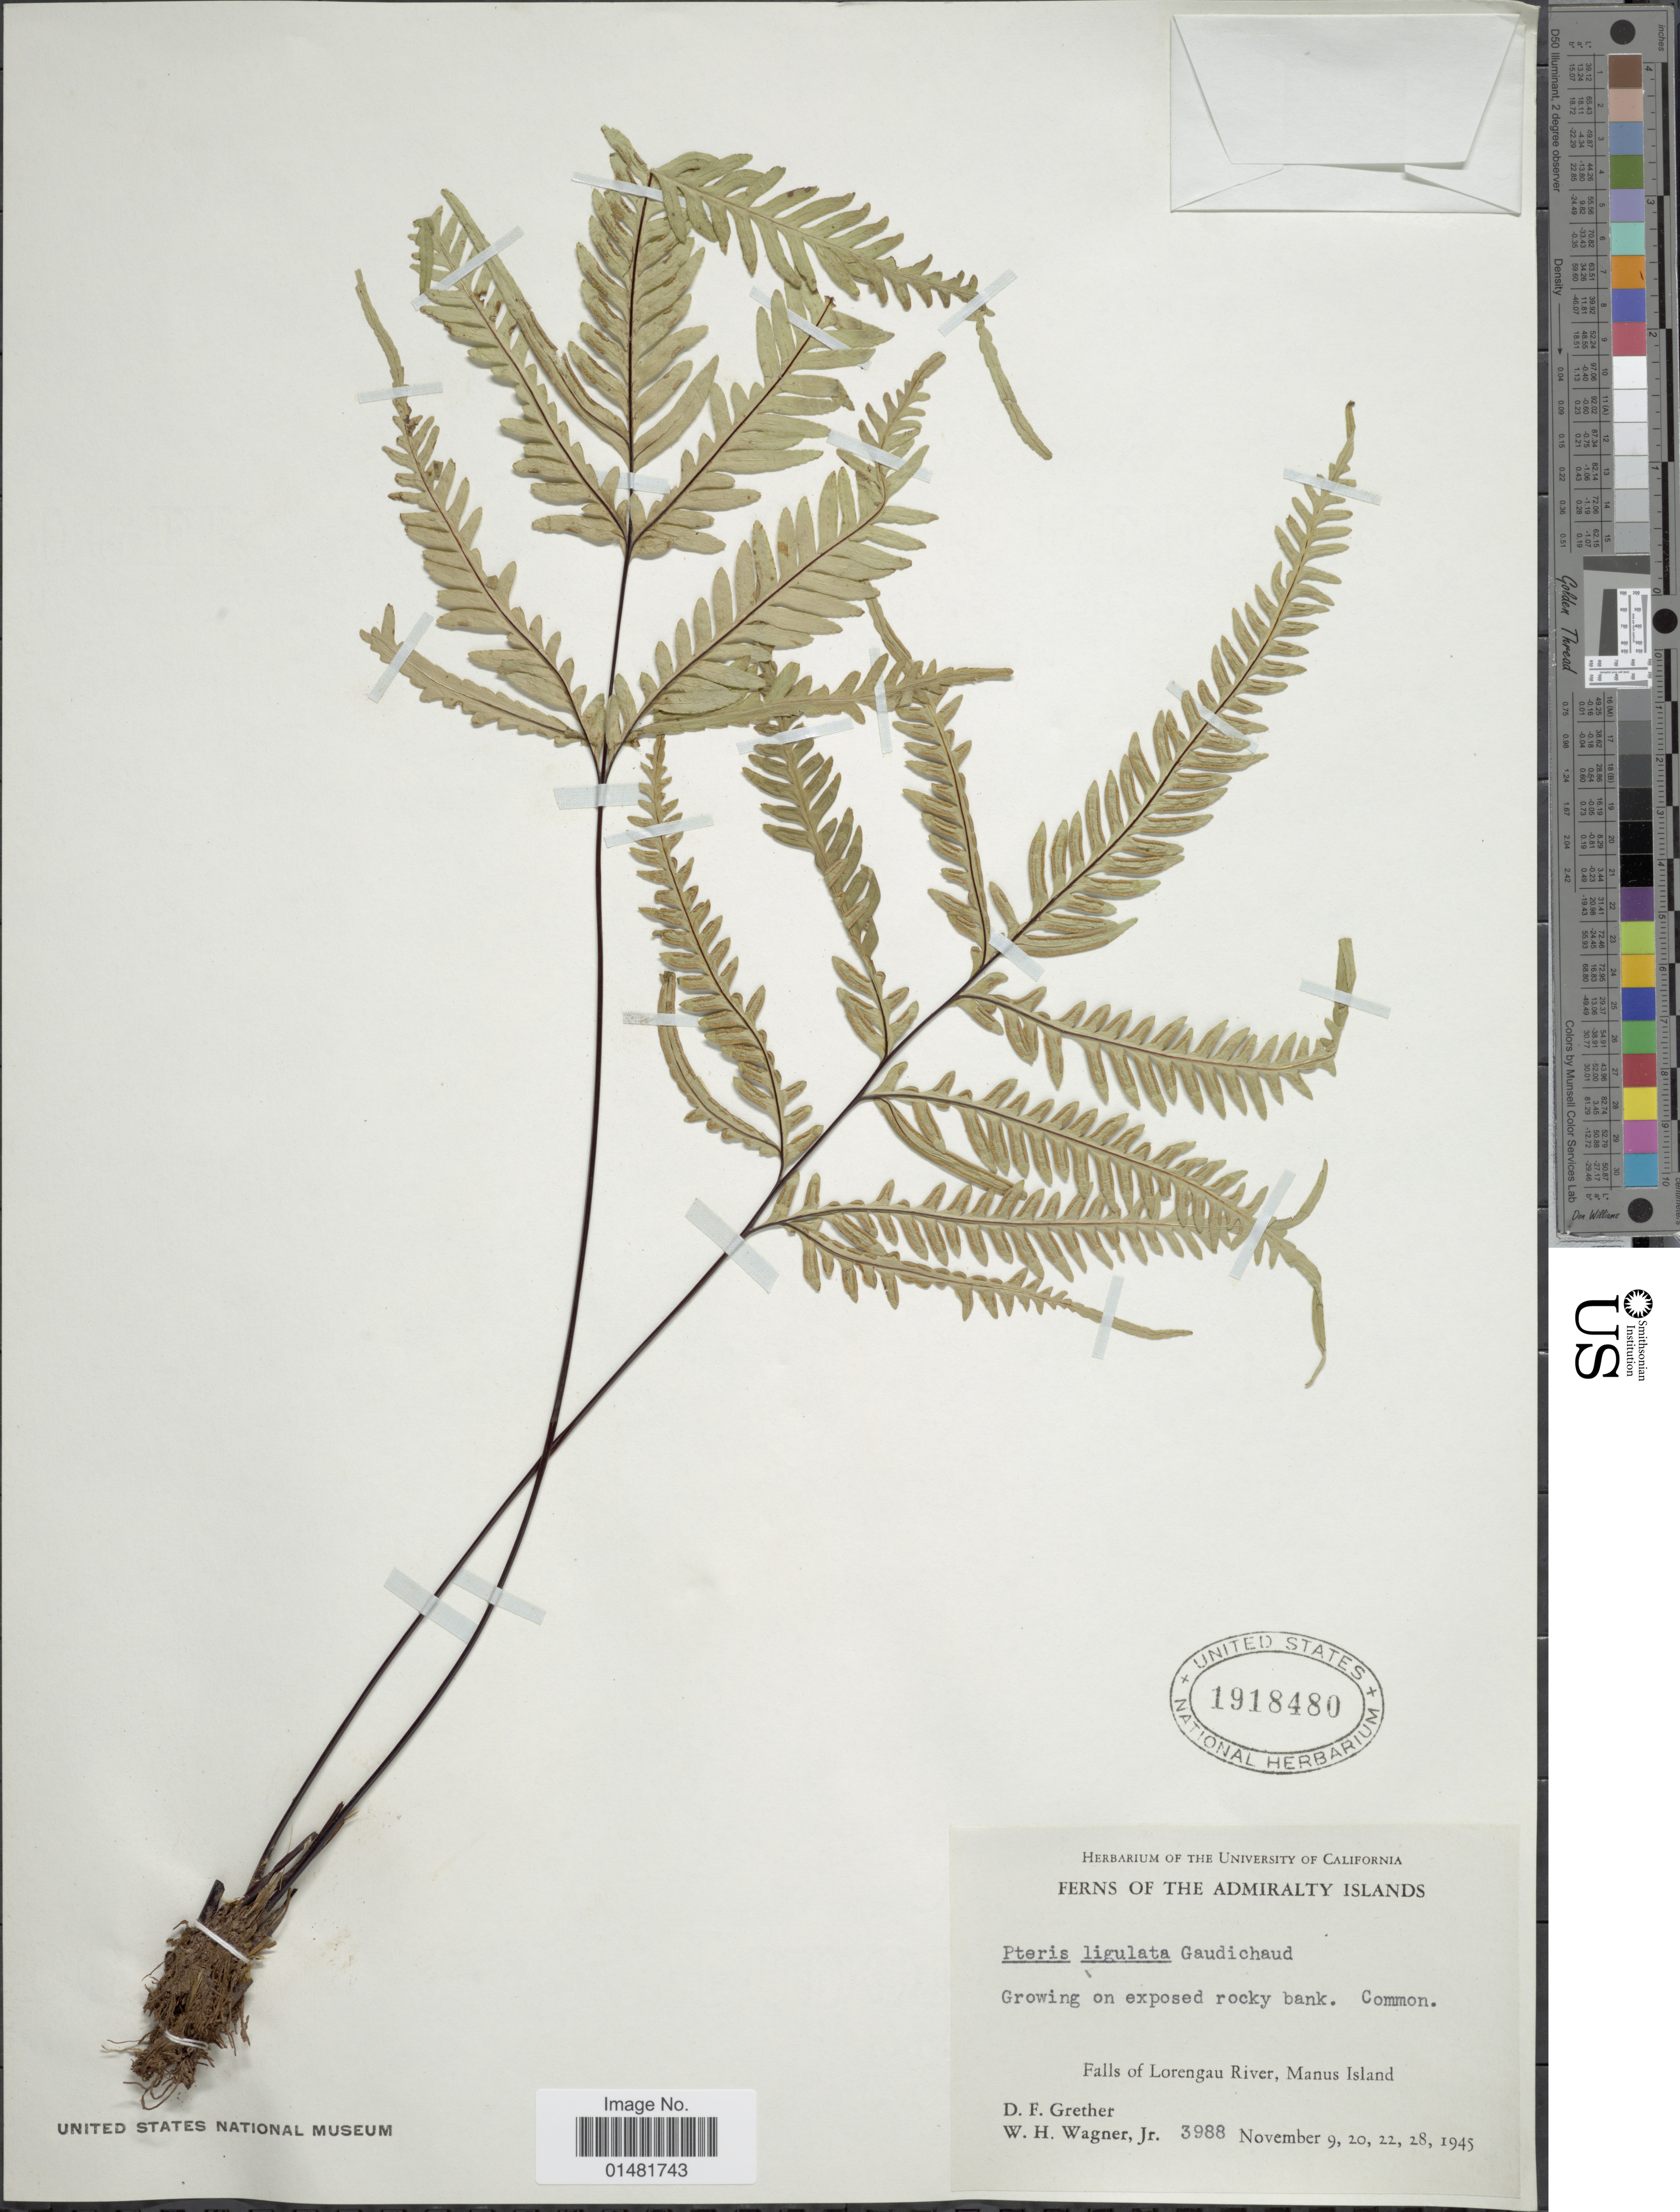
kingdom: Plantae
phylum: Tracheophyta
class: Polypodiopsida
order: Polypodiales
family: Pteridaceae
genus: Pteris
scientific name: Pteris ligulata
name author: Gaudich.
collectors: D. F. Grether & W. H. Wagner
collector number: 3988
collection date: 1945-11-09/1945-11-28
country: Papua New Guinea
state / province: Manus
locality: Admiralty Island, Falls of Lorengau River, Manus Island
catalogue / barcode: US 1918480